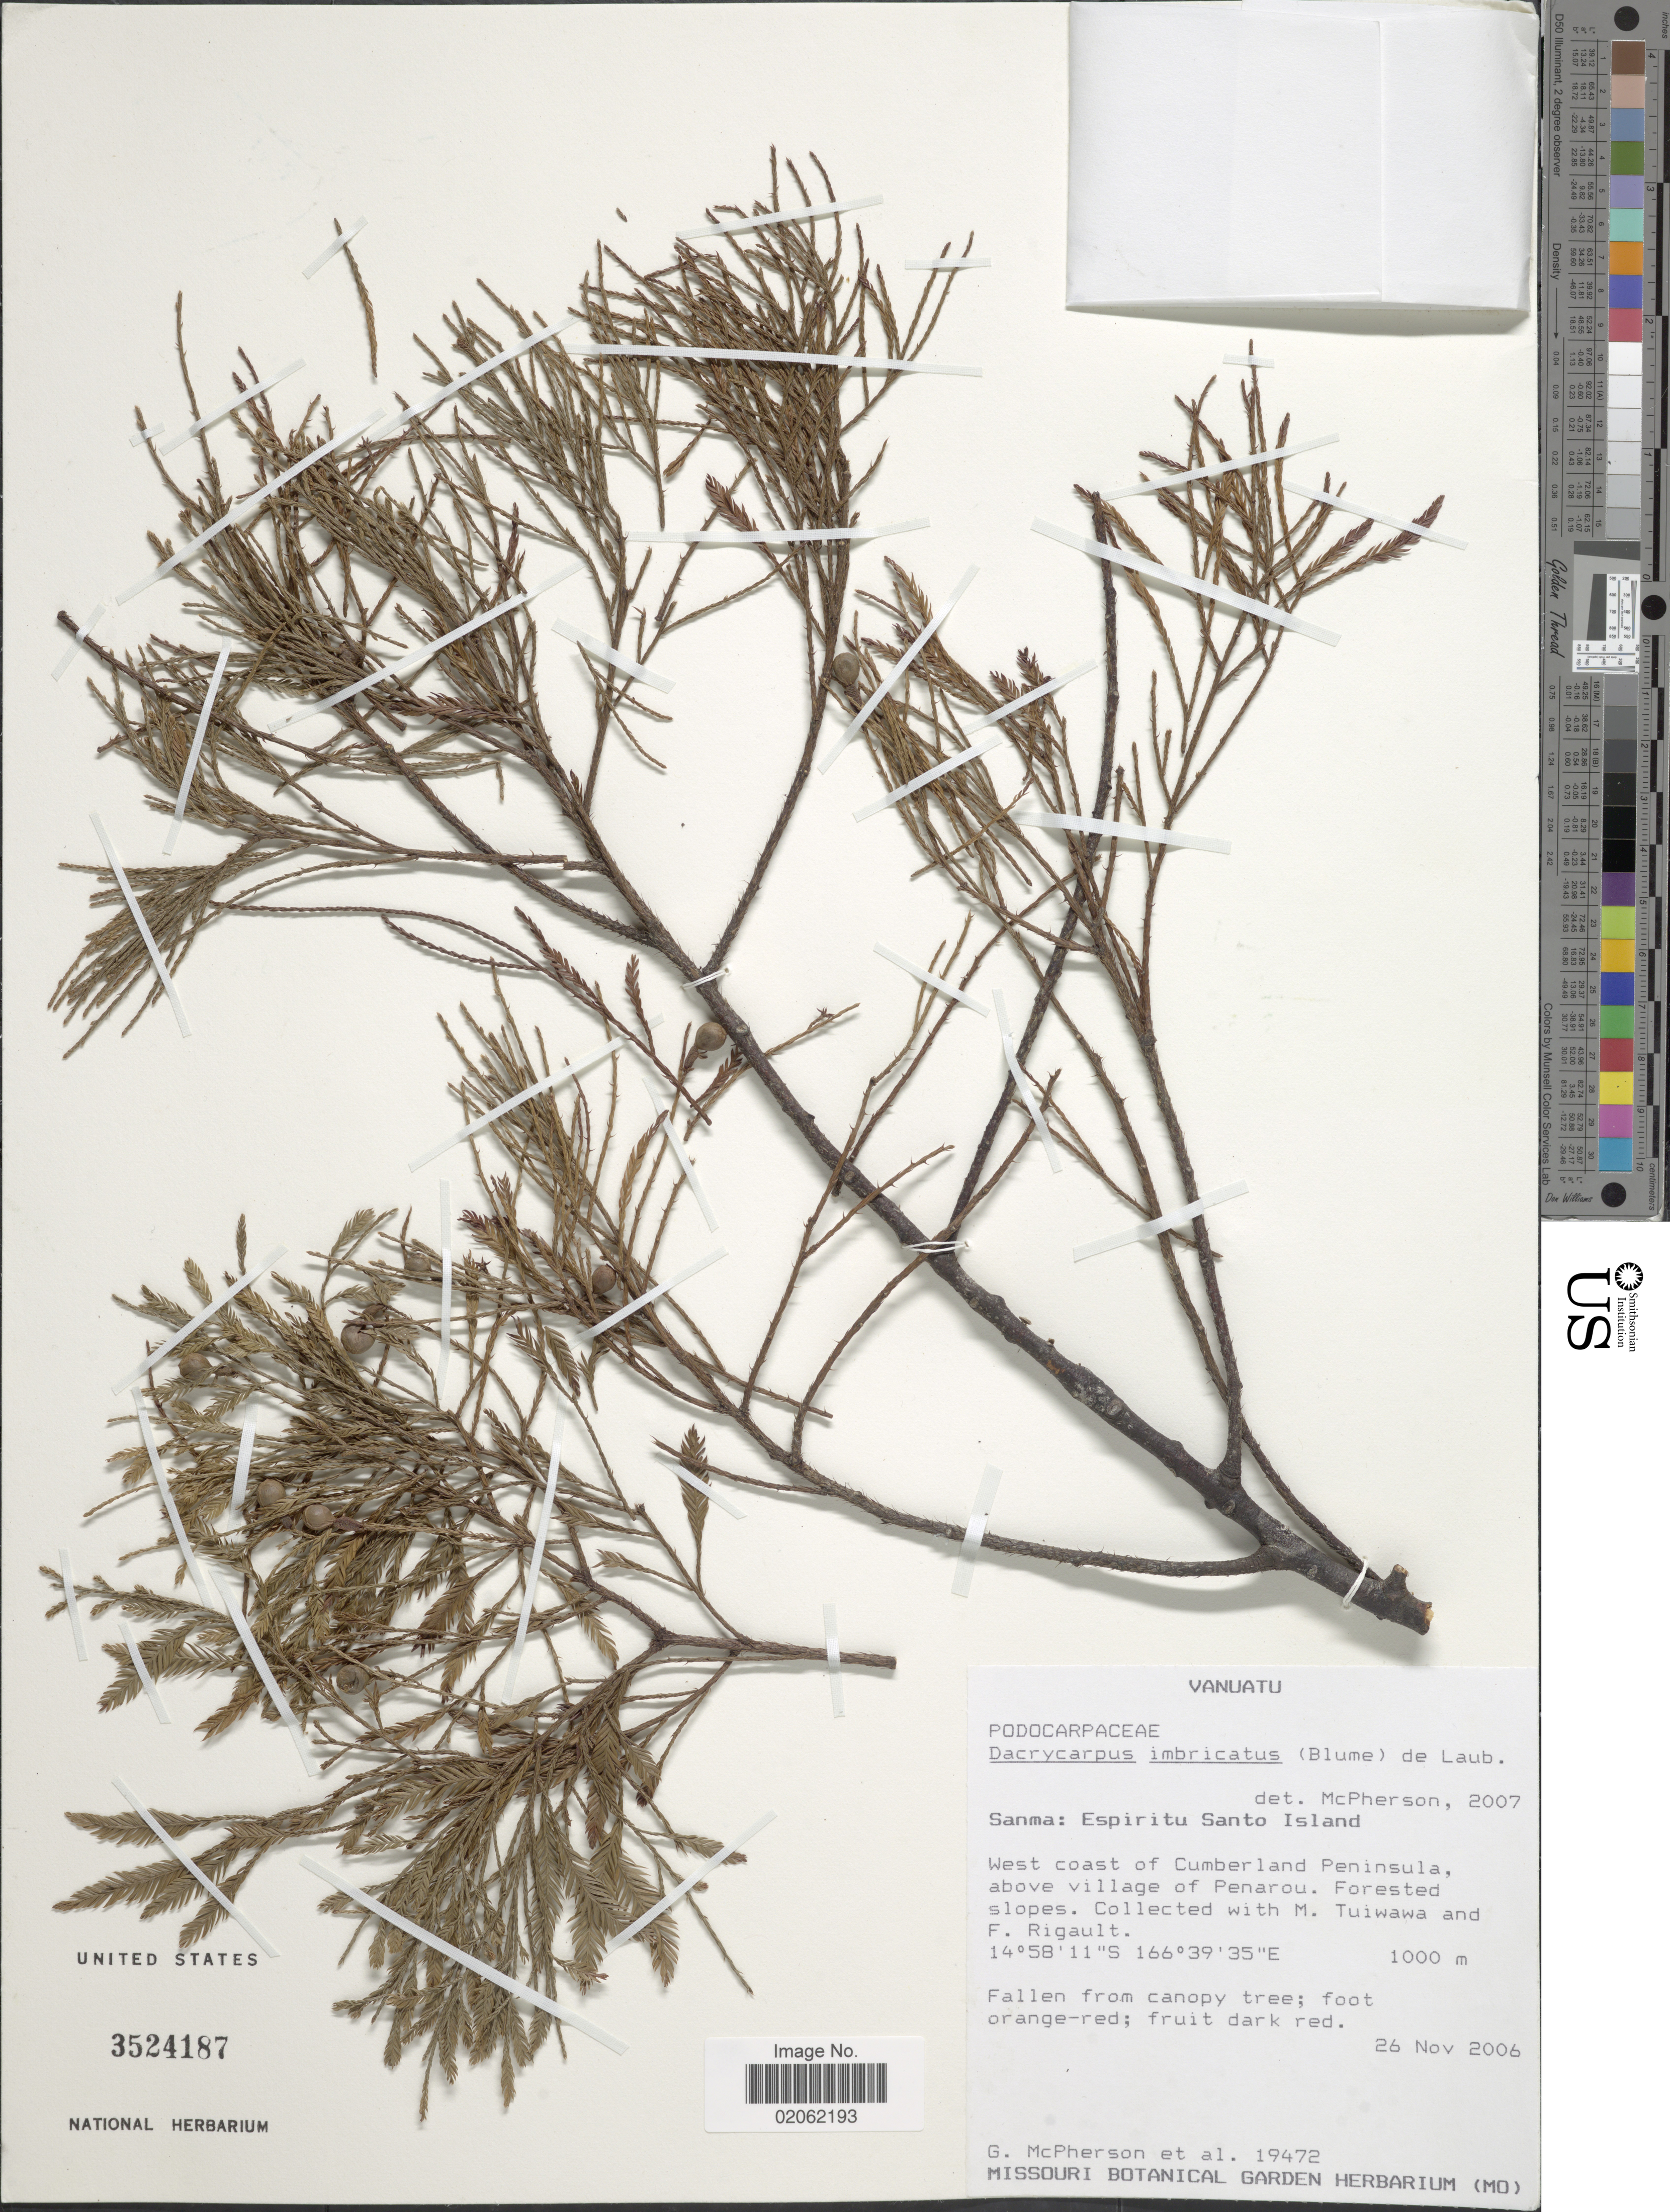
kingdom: Plantae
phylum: Tracheophyta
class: Pinopsida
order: Pinales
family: Podocarpaceae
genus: Dacrycarpus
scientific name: Dacrycarpus imbricatus var. imbricatus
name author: (Blume) de Laub.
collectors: G. McPherson & et al.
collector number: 19472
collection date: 2006-11-26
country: Vanuatu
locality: Sanma: Espiritu Santo Island, West coast of Cumberland Peninsula, above village of Penarou. Forested slopes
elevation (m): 1000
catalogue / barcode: US 3524187